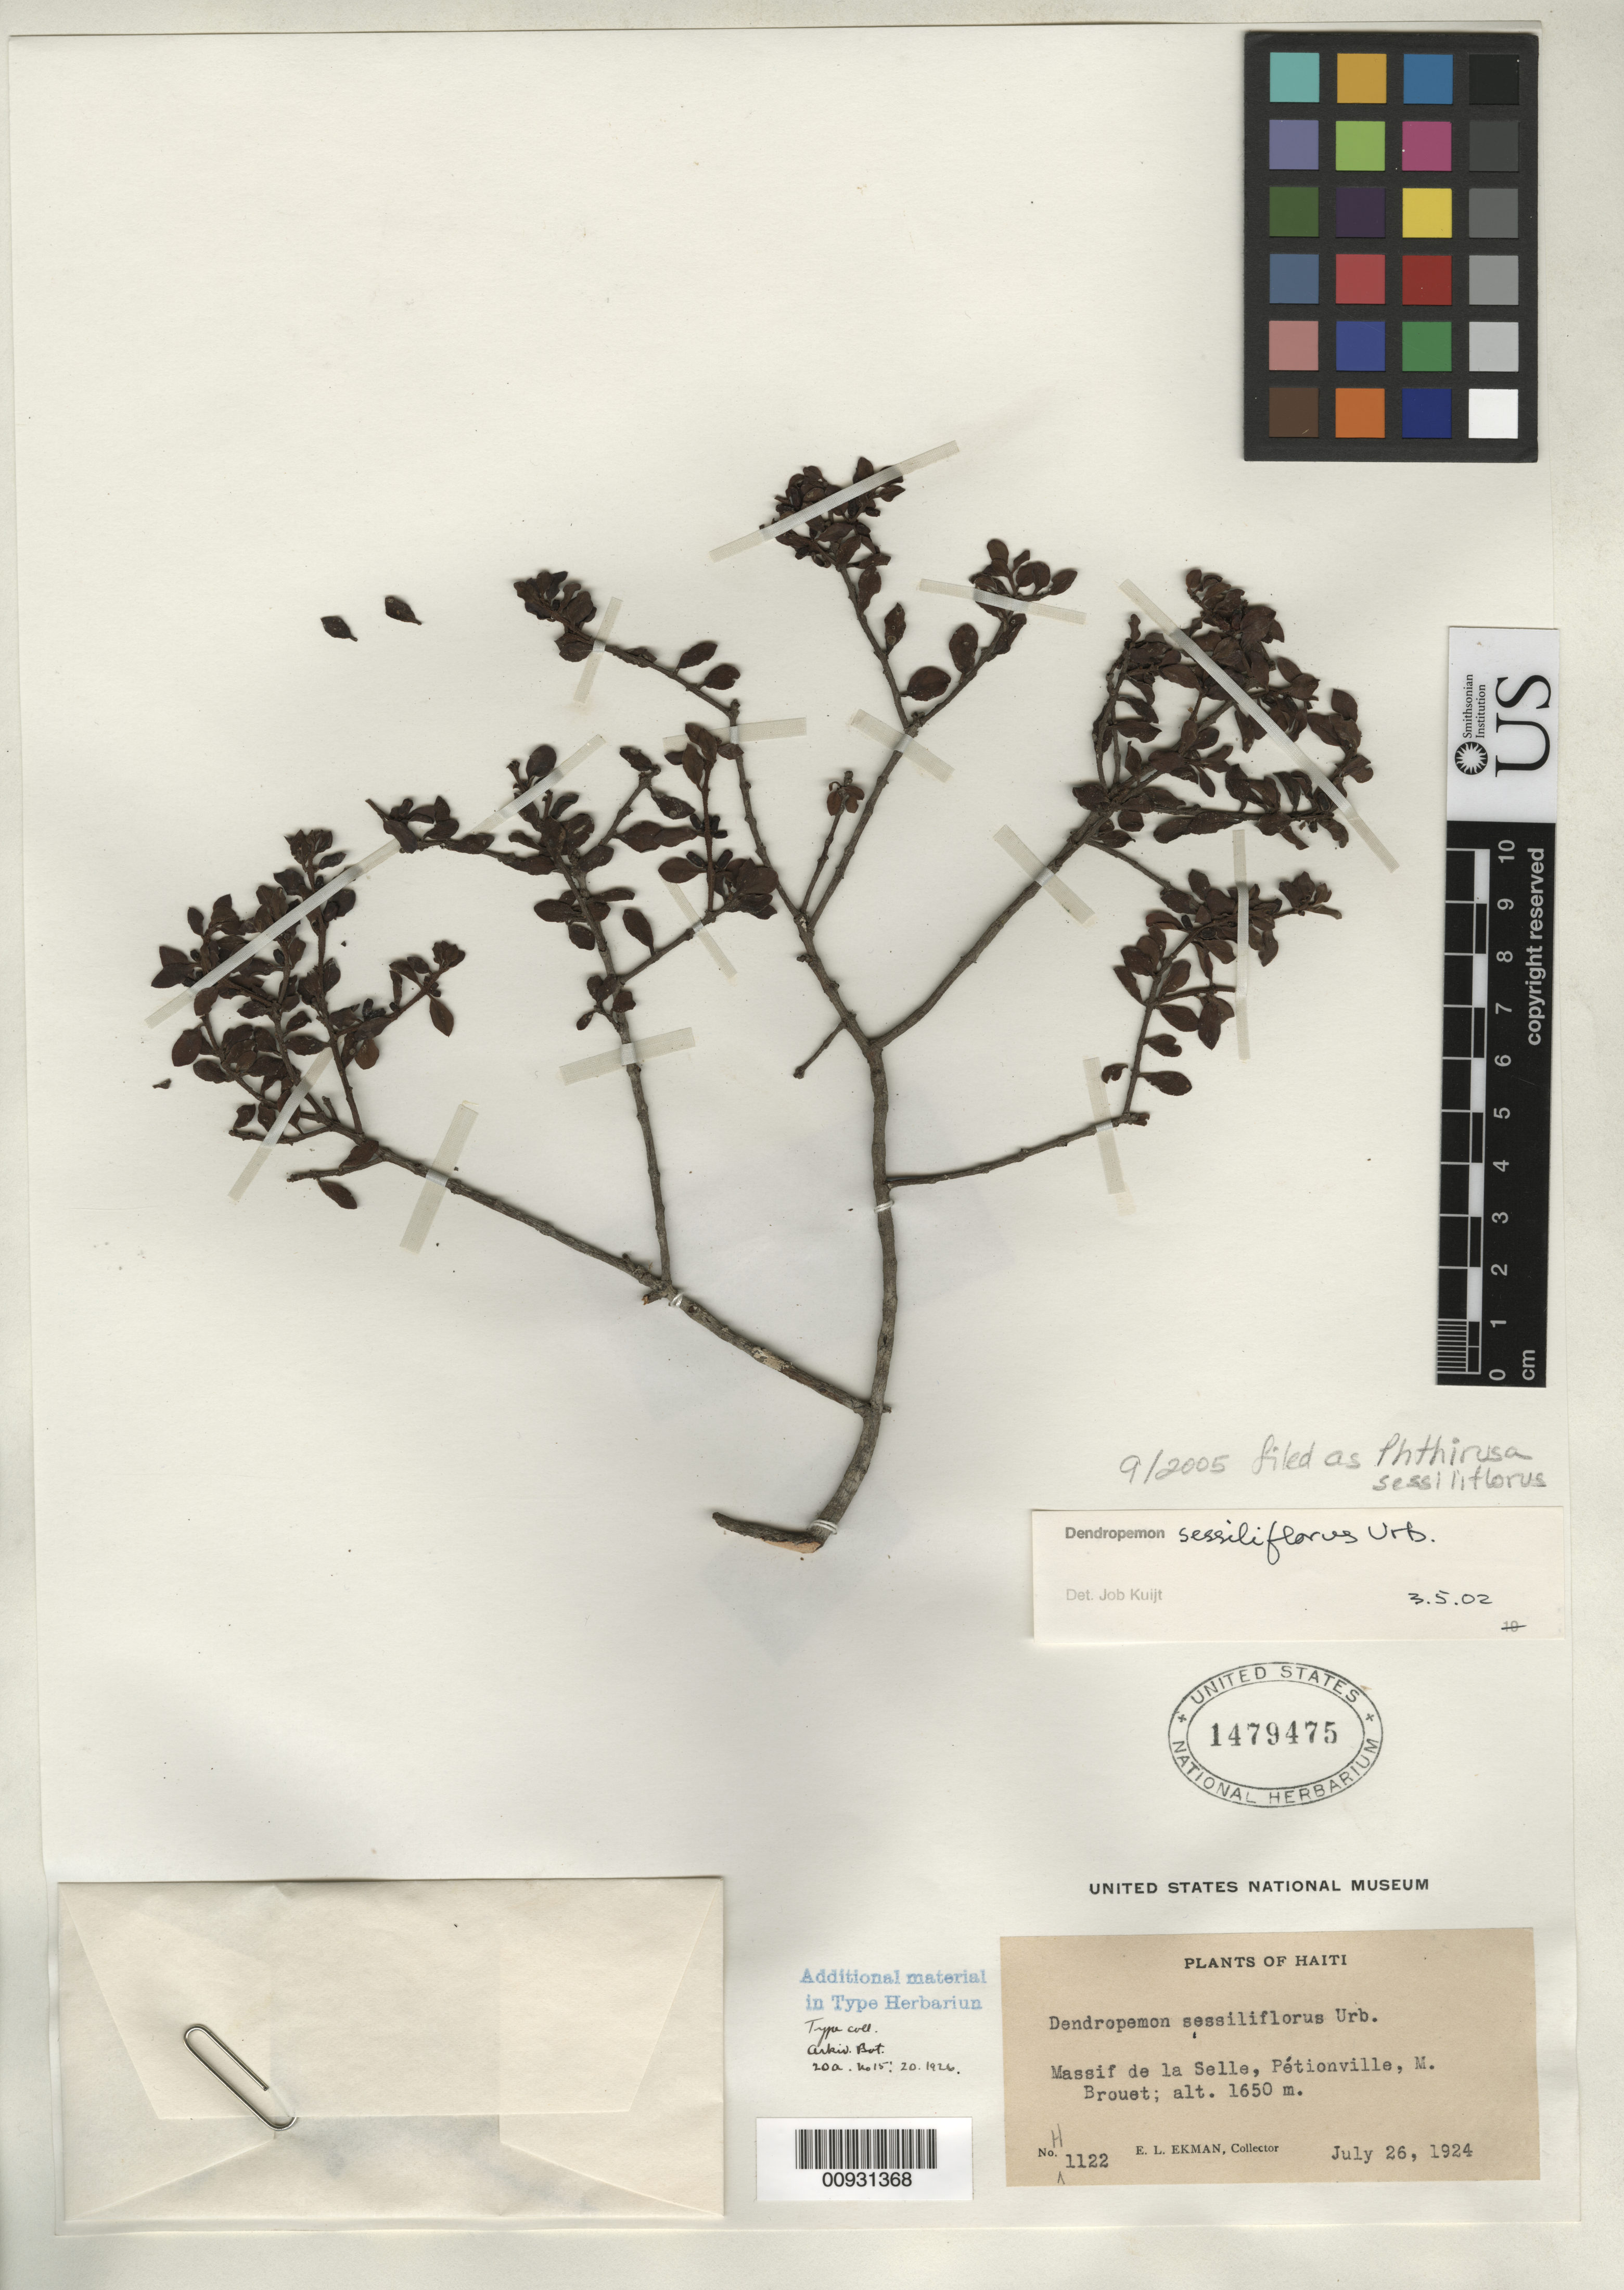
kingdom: Plantae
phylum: Tracheophyta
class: Magnoliopsida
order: Santalales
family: Loranthaceae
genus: Dendropemon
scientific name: Dendropemon sessiflorus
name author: Urb.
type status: Isotype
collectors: E. L. Ekman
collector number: H 1122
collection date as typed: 26 Jul 1924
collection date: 1924-07-26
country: Haiti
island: Hispaniola Island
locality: Massif de la Selle, Pétionville, M. Brouet.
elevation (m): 1650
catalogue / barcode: US 1479475